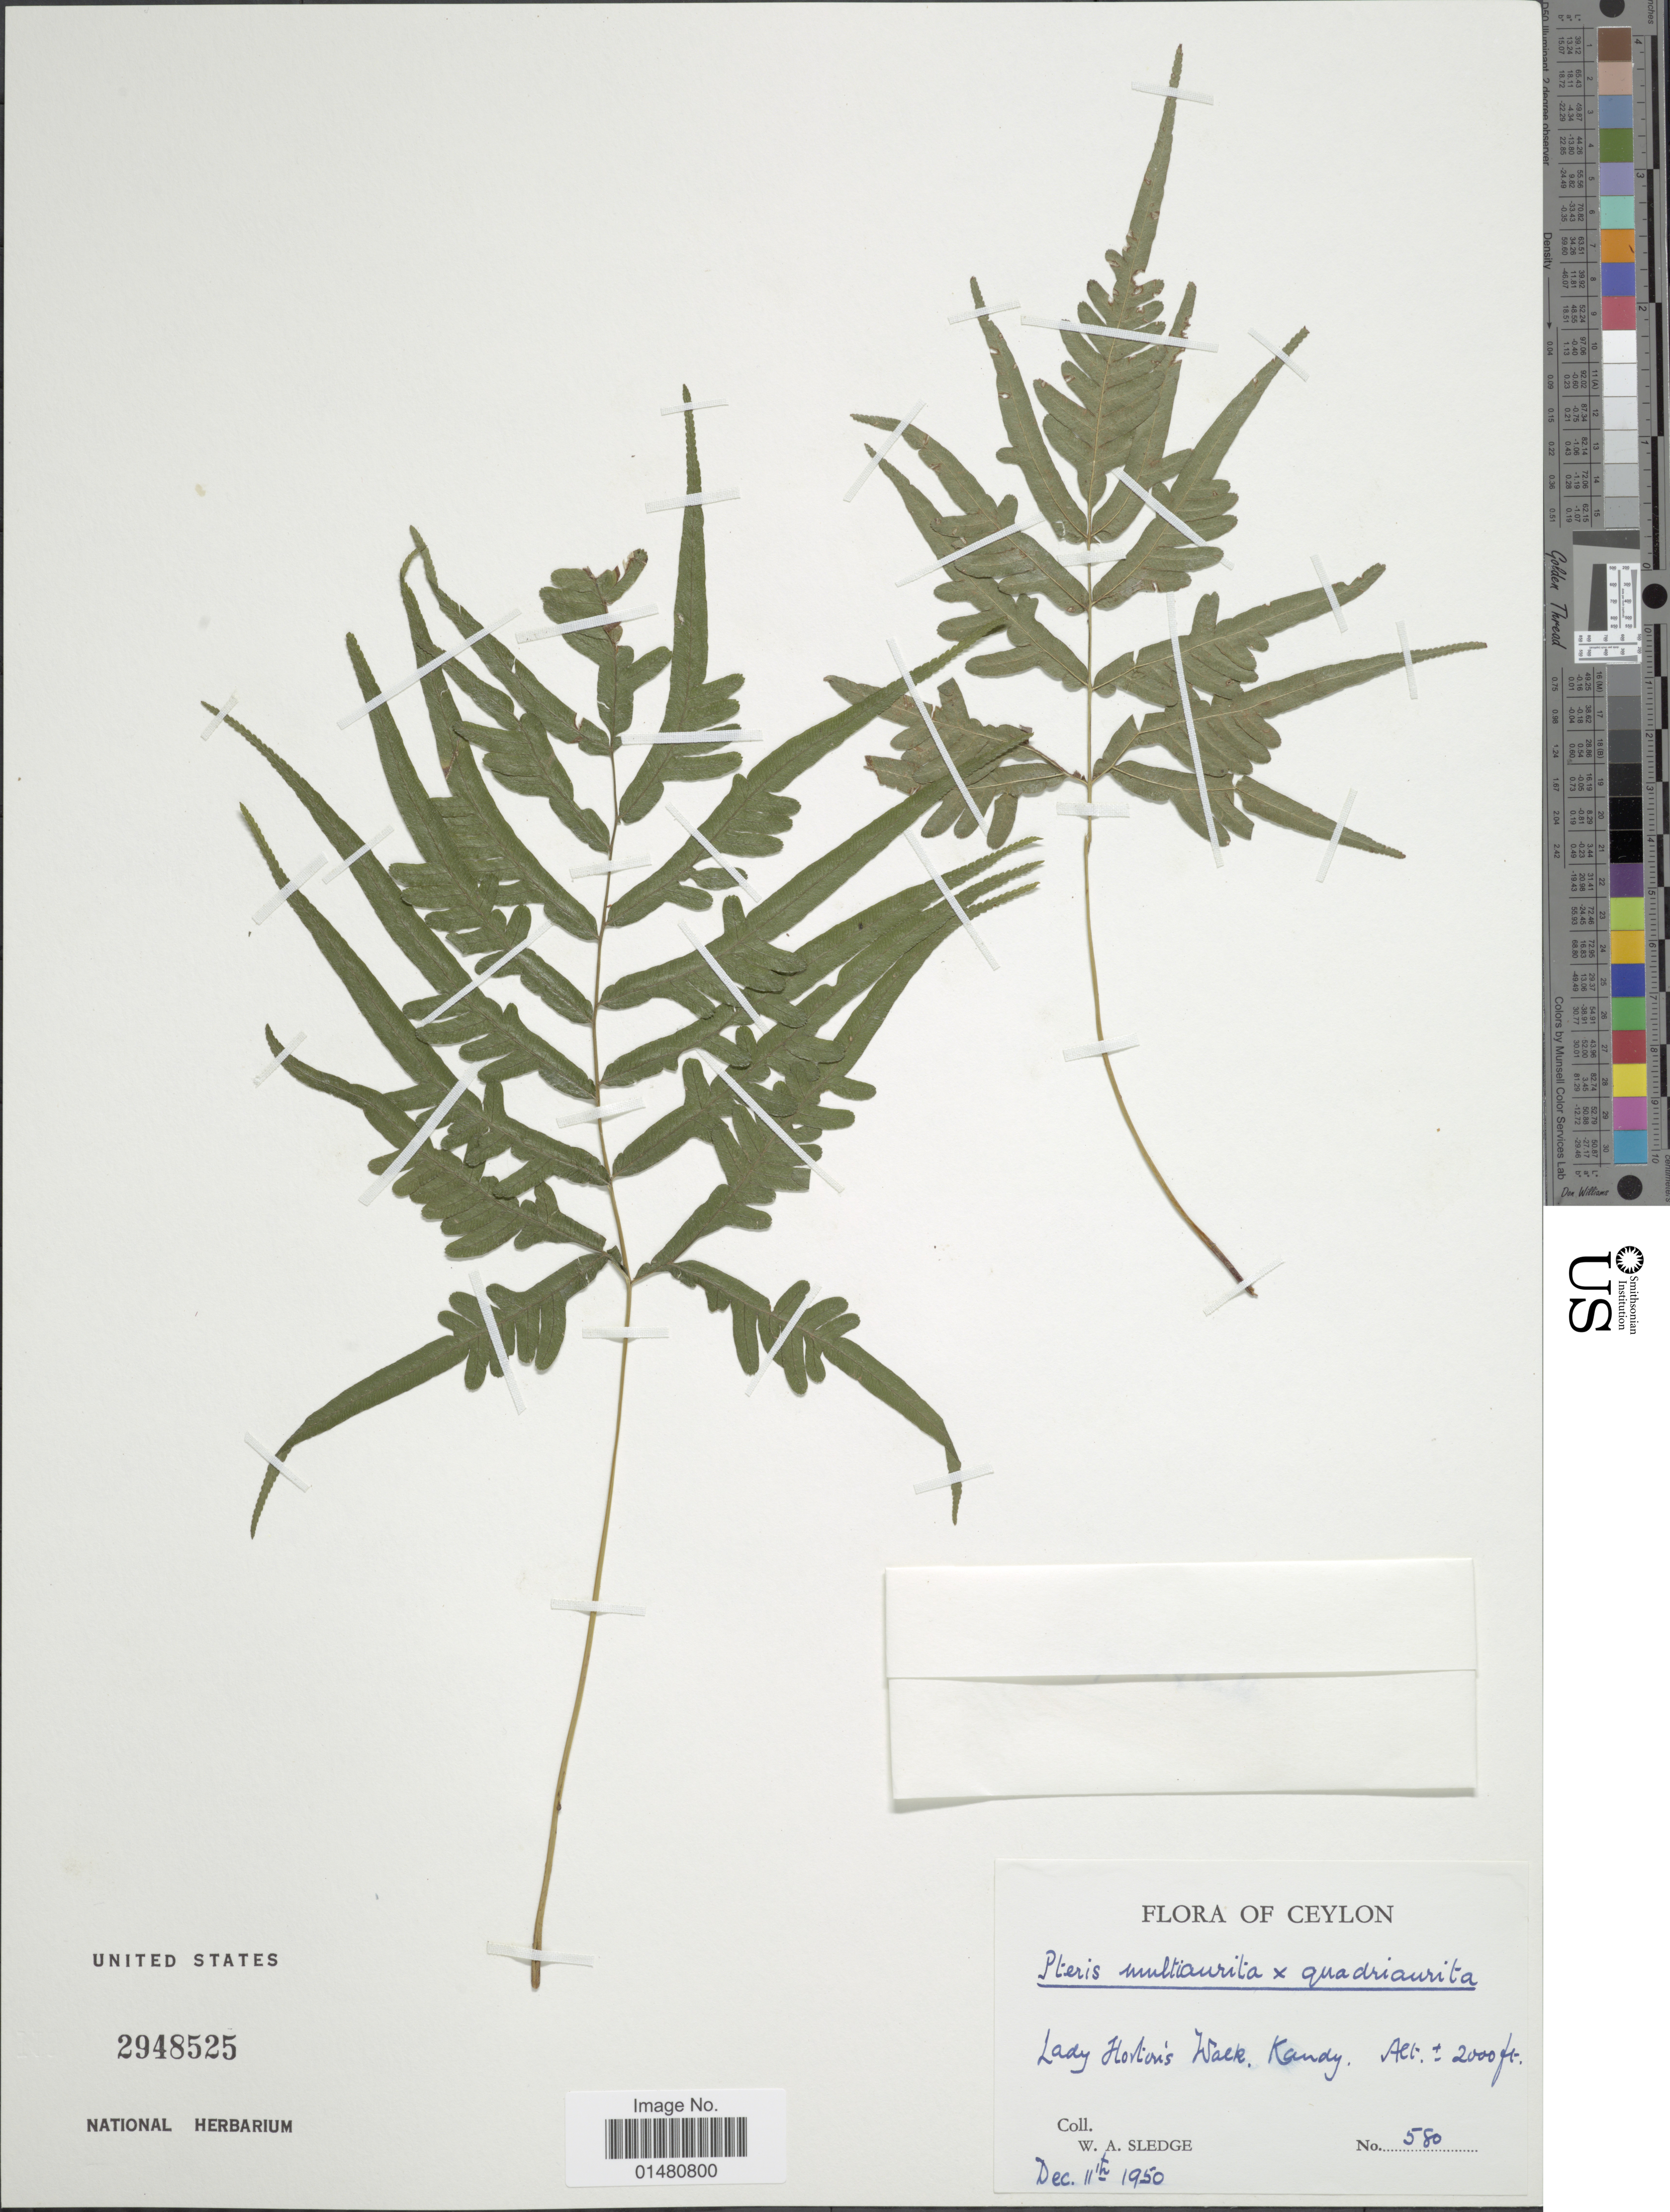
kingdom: Plantae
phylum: Tracheophyta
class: Polypodiopsida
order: Polypodiales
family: Pteridaceae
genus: Pteris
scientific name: Pteris multiaurita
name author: J. Agardh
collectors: W. A. Sledge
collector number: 580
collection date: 1950-12-11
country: Sri Lanka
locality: Lady Horton's Walk Kandy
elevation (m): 610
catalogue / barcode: US 2948525